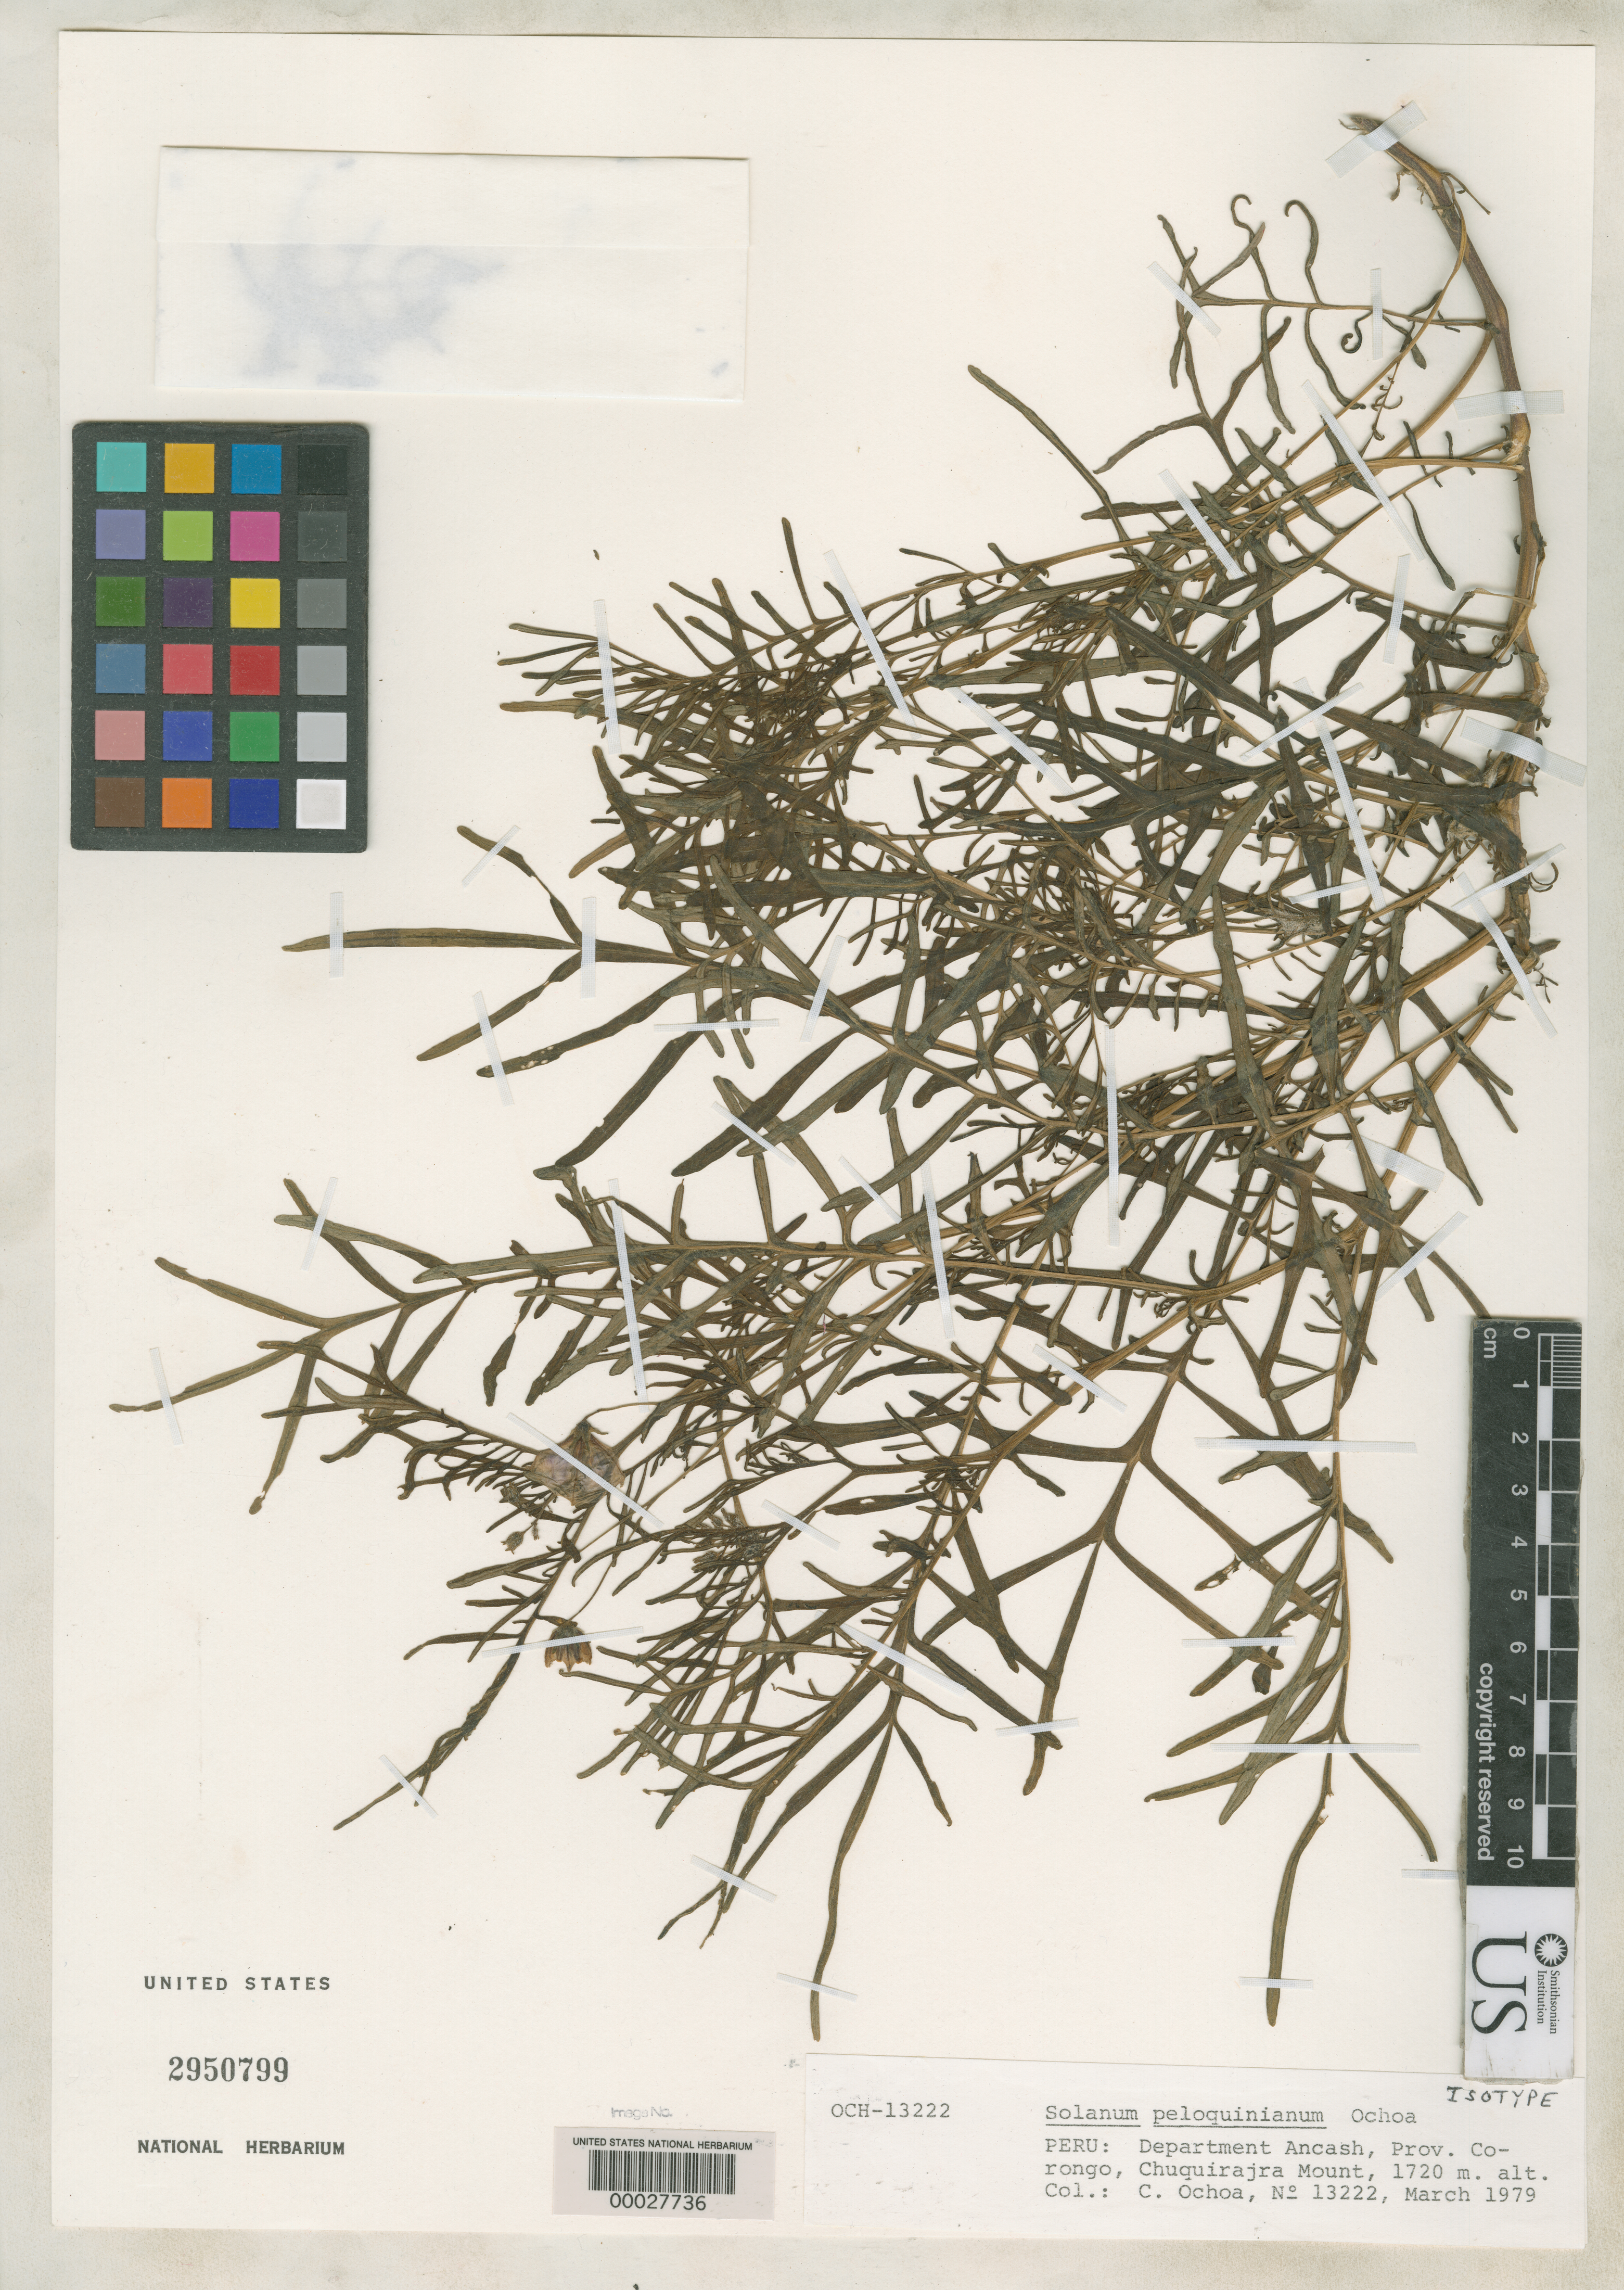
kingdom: Plantae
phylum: Tracheophyta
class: Magnoliopsida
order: Solanales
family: Solanaceae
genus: Solanum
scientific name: Solanum peloquinianum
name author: Ochoa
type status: Isotype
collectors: C. M. Ochoa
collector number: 13222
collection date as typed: Mar 1979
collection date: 1979-03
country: Peru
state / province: Ancash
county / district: Corongo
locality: Chuquirajra Mount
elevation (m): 1720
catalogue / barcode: US 2950799